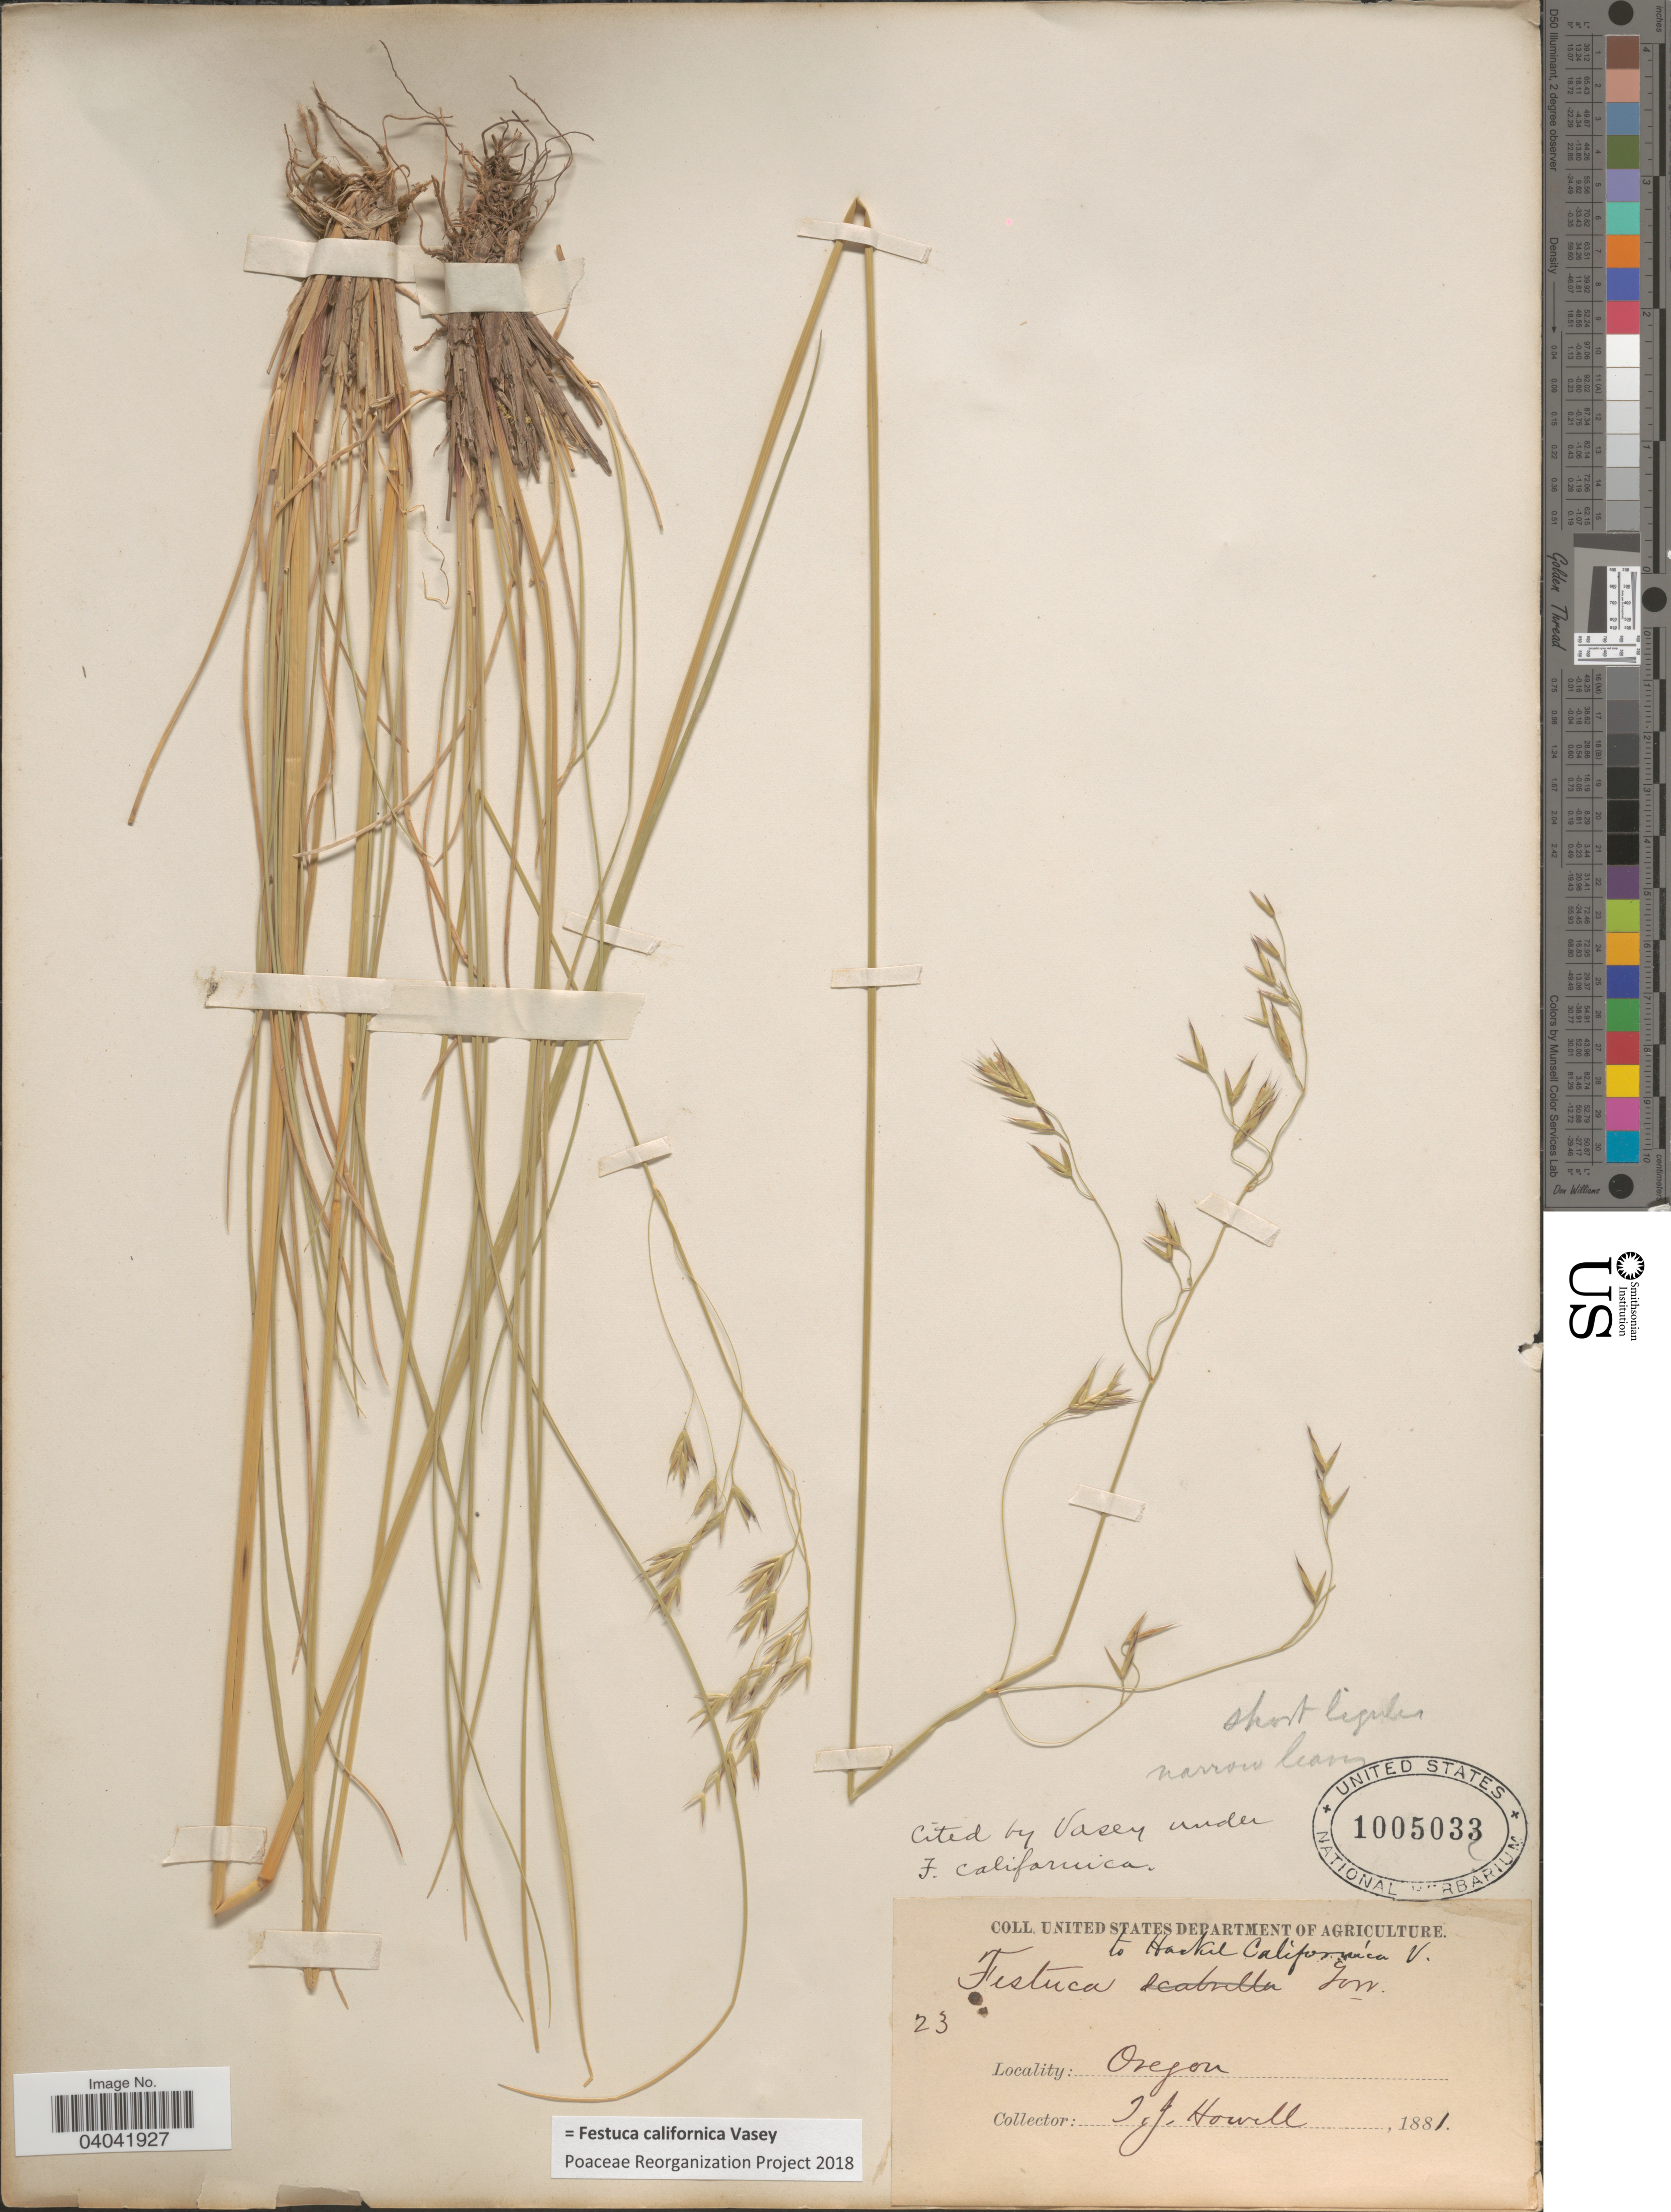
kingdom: Plantae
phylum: Tracheophyta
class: Liliopsida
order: Poales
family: Poaceae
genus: Festuca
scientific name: Festuca californica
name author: Vasey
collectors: T. J. Howell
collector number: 23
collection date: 1881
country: United States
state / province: Oregon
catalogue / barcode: US 1005033